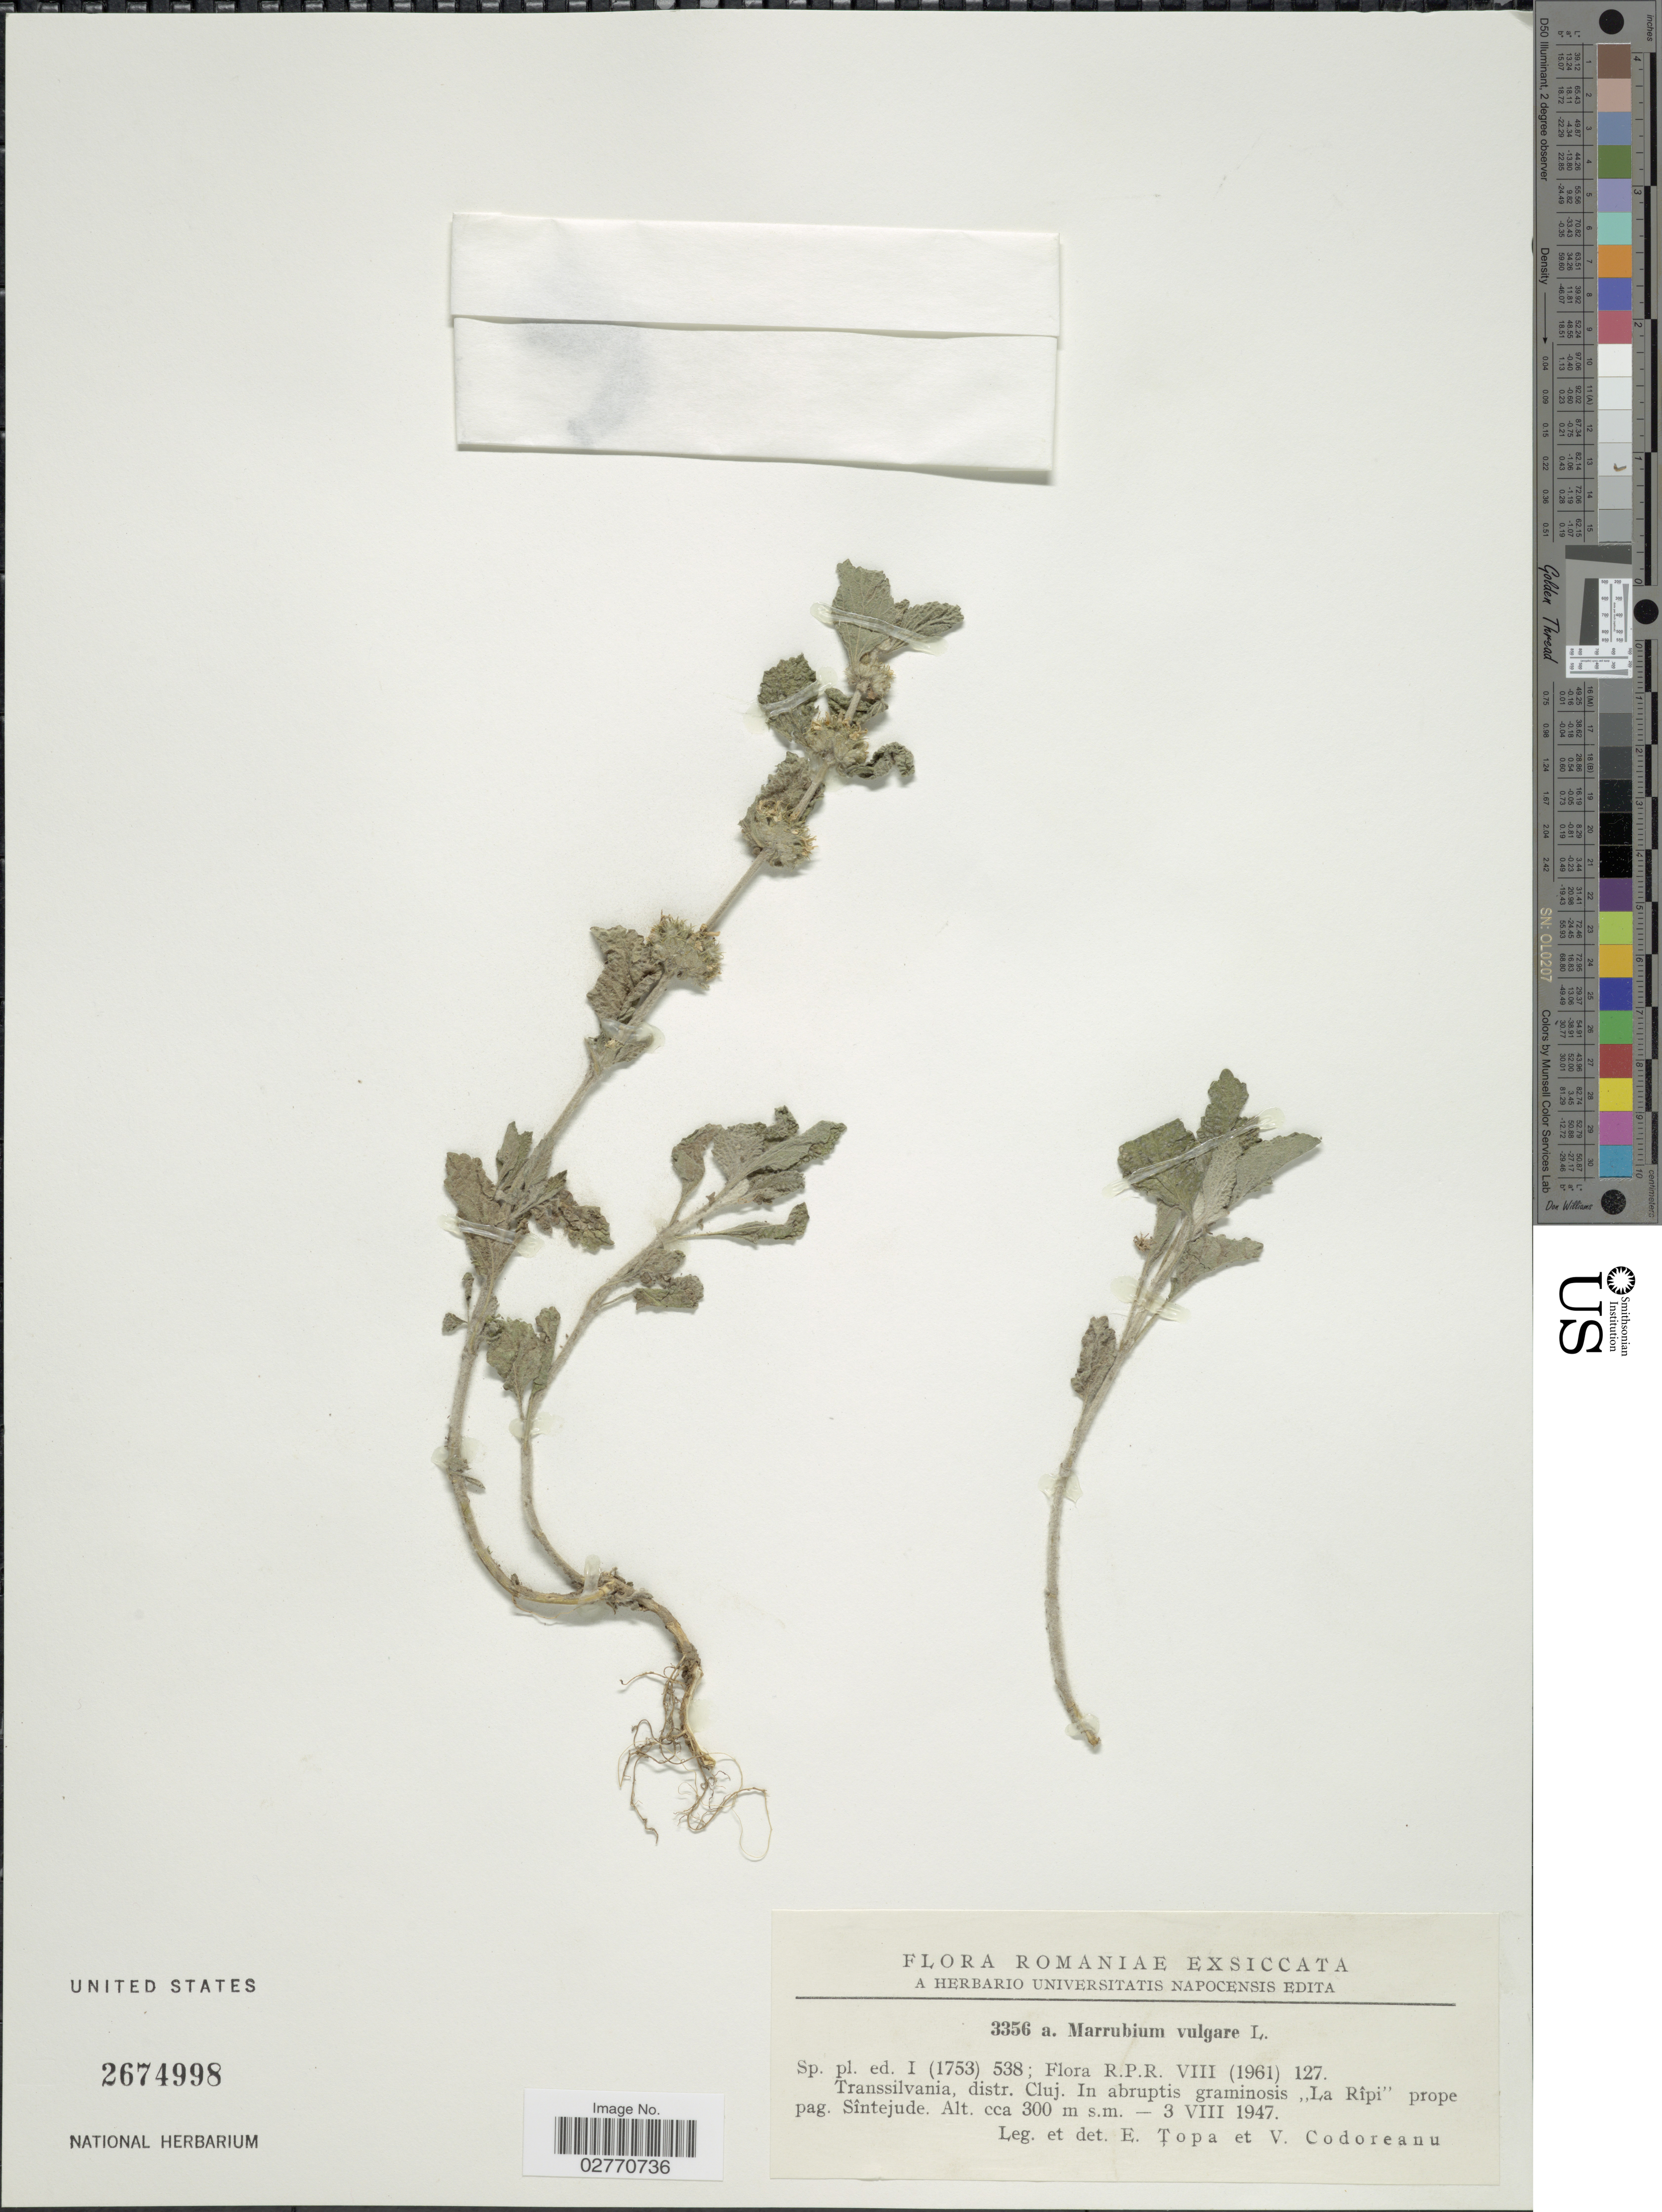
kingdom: Plantae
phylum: Tracheophyta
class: Magnoliopsida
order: Lamiales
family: Lamiaceae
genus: Marrubium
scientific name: Marrubium vulgare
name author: L.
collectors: E. Topa & V. Codoreanu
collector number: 3356a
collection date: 1947-08-03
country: Romania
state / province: Cluj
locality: Transsilvania, in abruptis graminosis "La Rîpi" prope pag. Sîntejude.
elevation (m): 300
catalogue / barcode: US 2674998